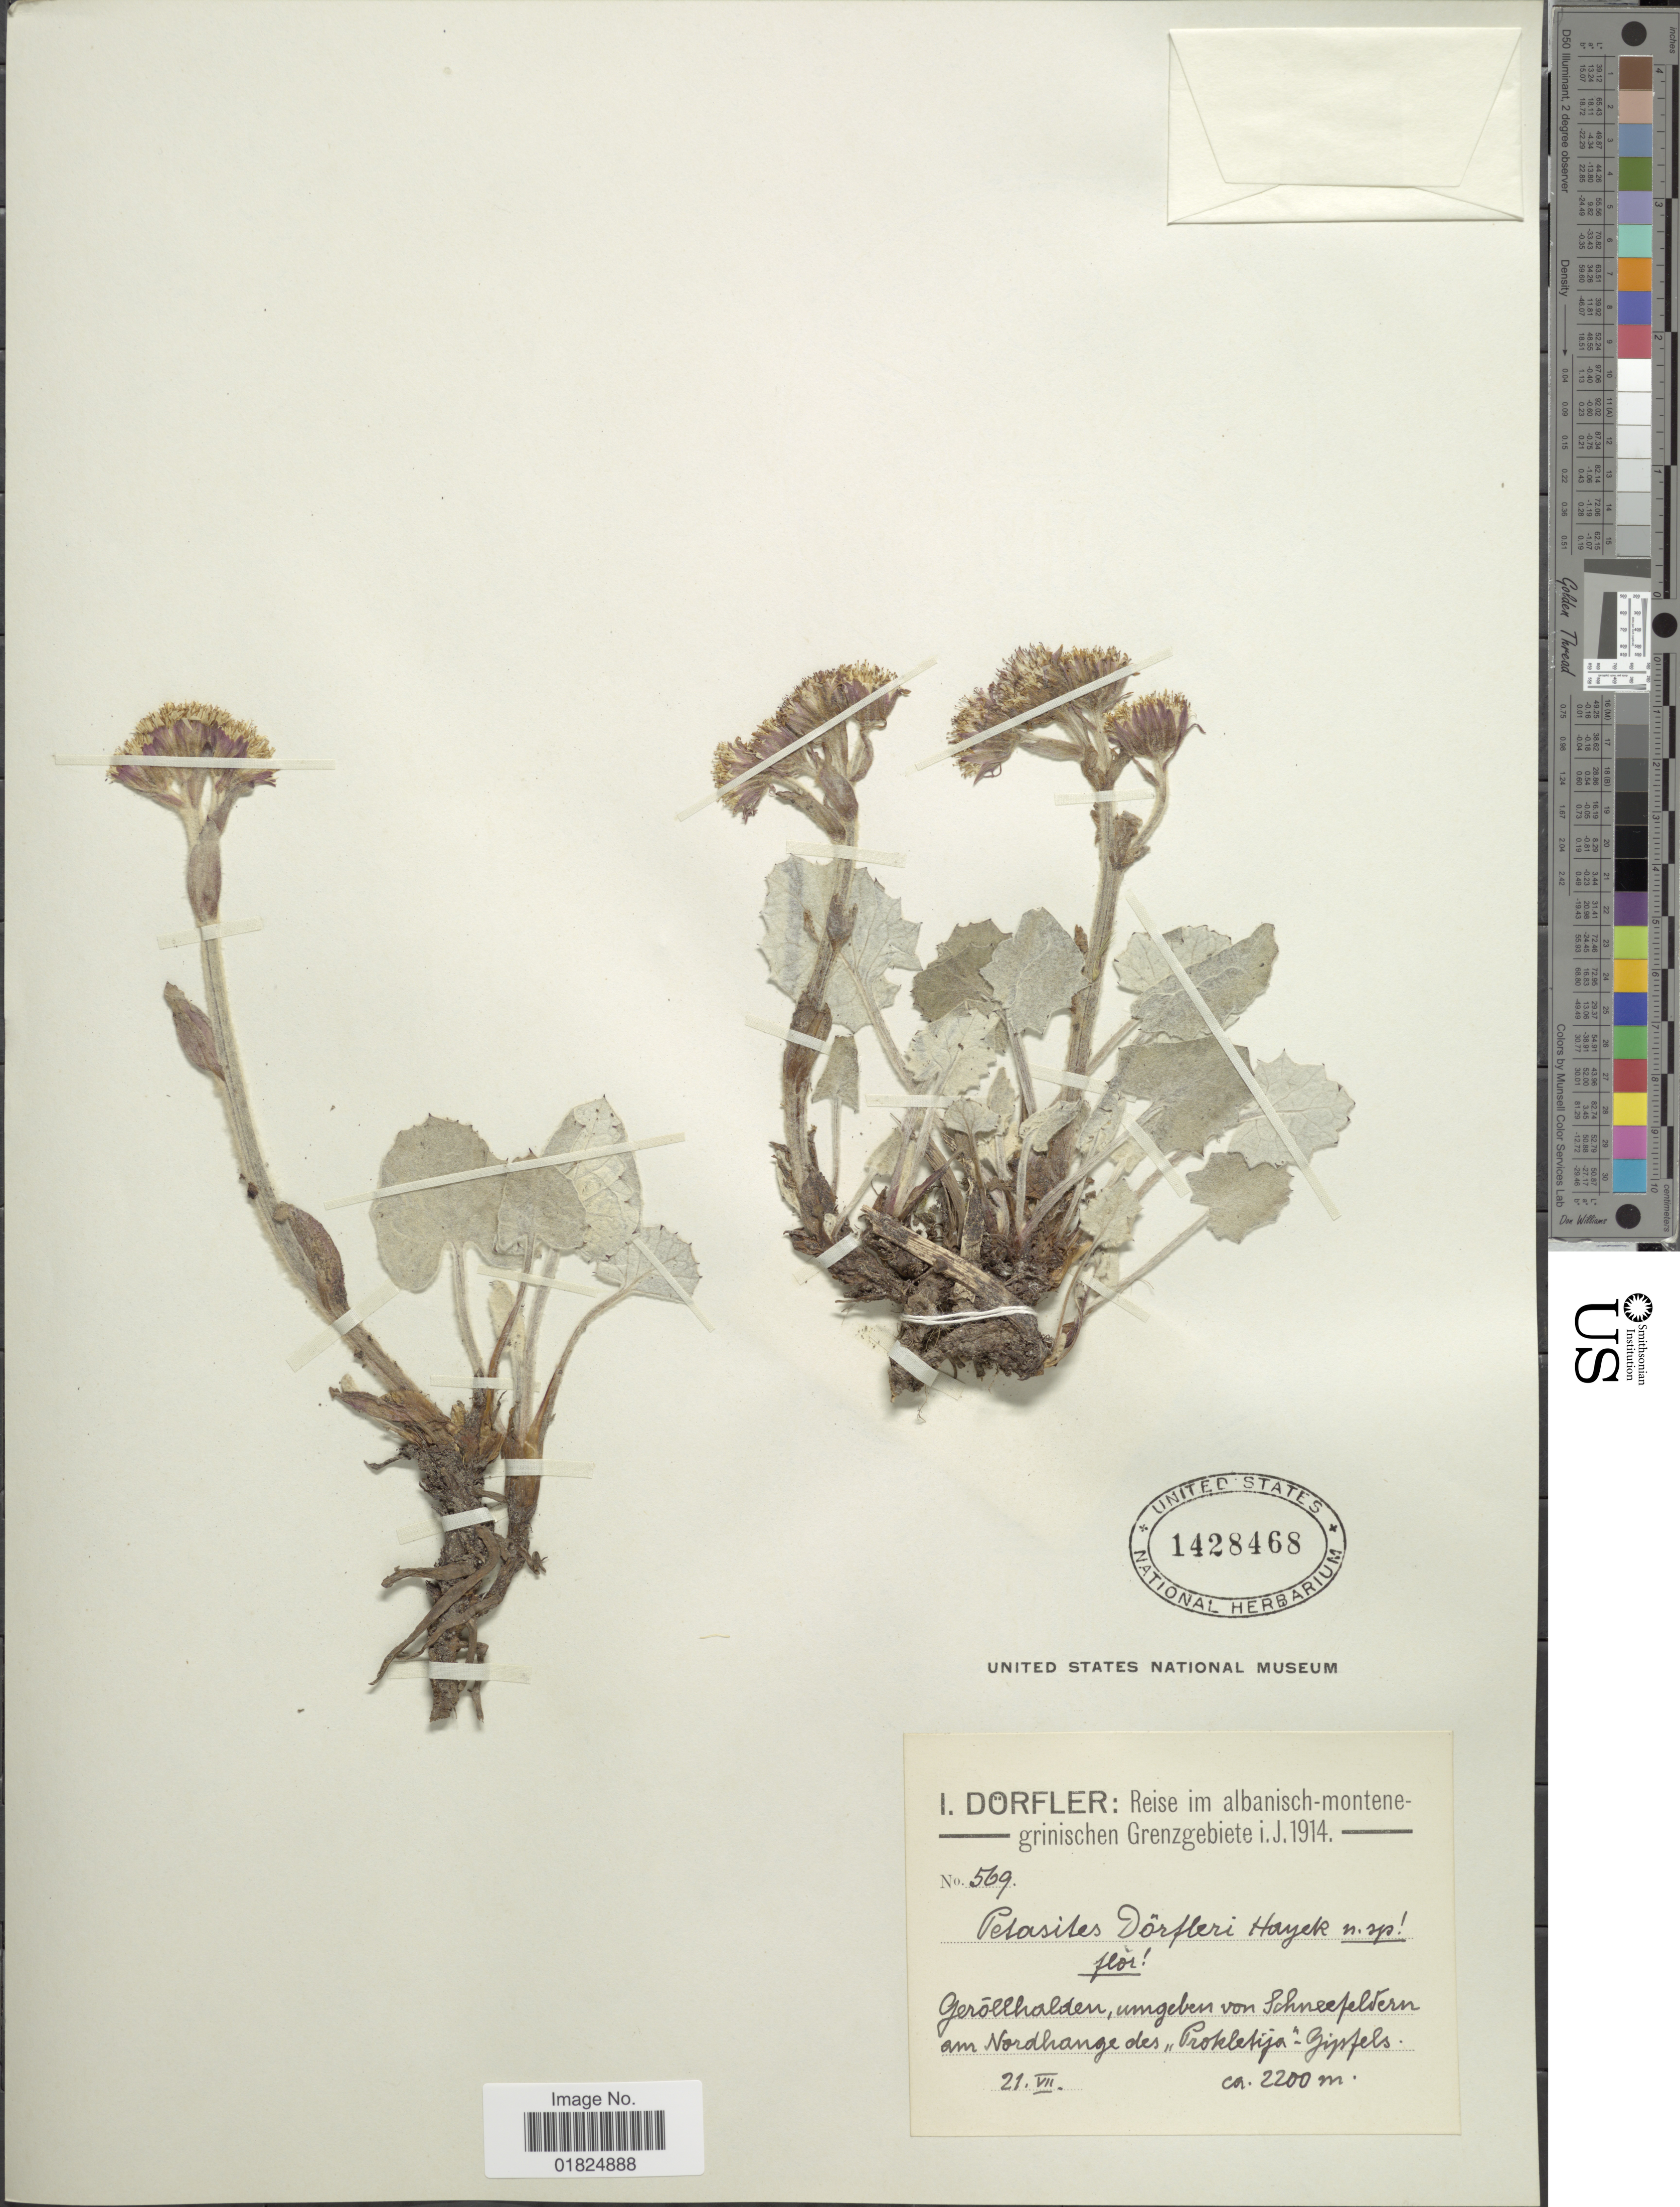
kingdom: Plantae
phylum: Tracheophyta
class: Magnoliopsida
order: Asterales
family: Asteraceae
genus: Petasites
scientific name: Petasites doerfleri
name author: Hayek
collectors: I. Dörfler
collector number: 569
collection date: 1914-07-21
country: Albania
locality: Gerollhalden, umgeben von Schneigeldern am Nordhange des "Prokletija"- Gipfels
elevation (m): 2200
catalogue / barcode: US 1428468